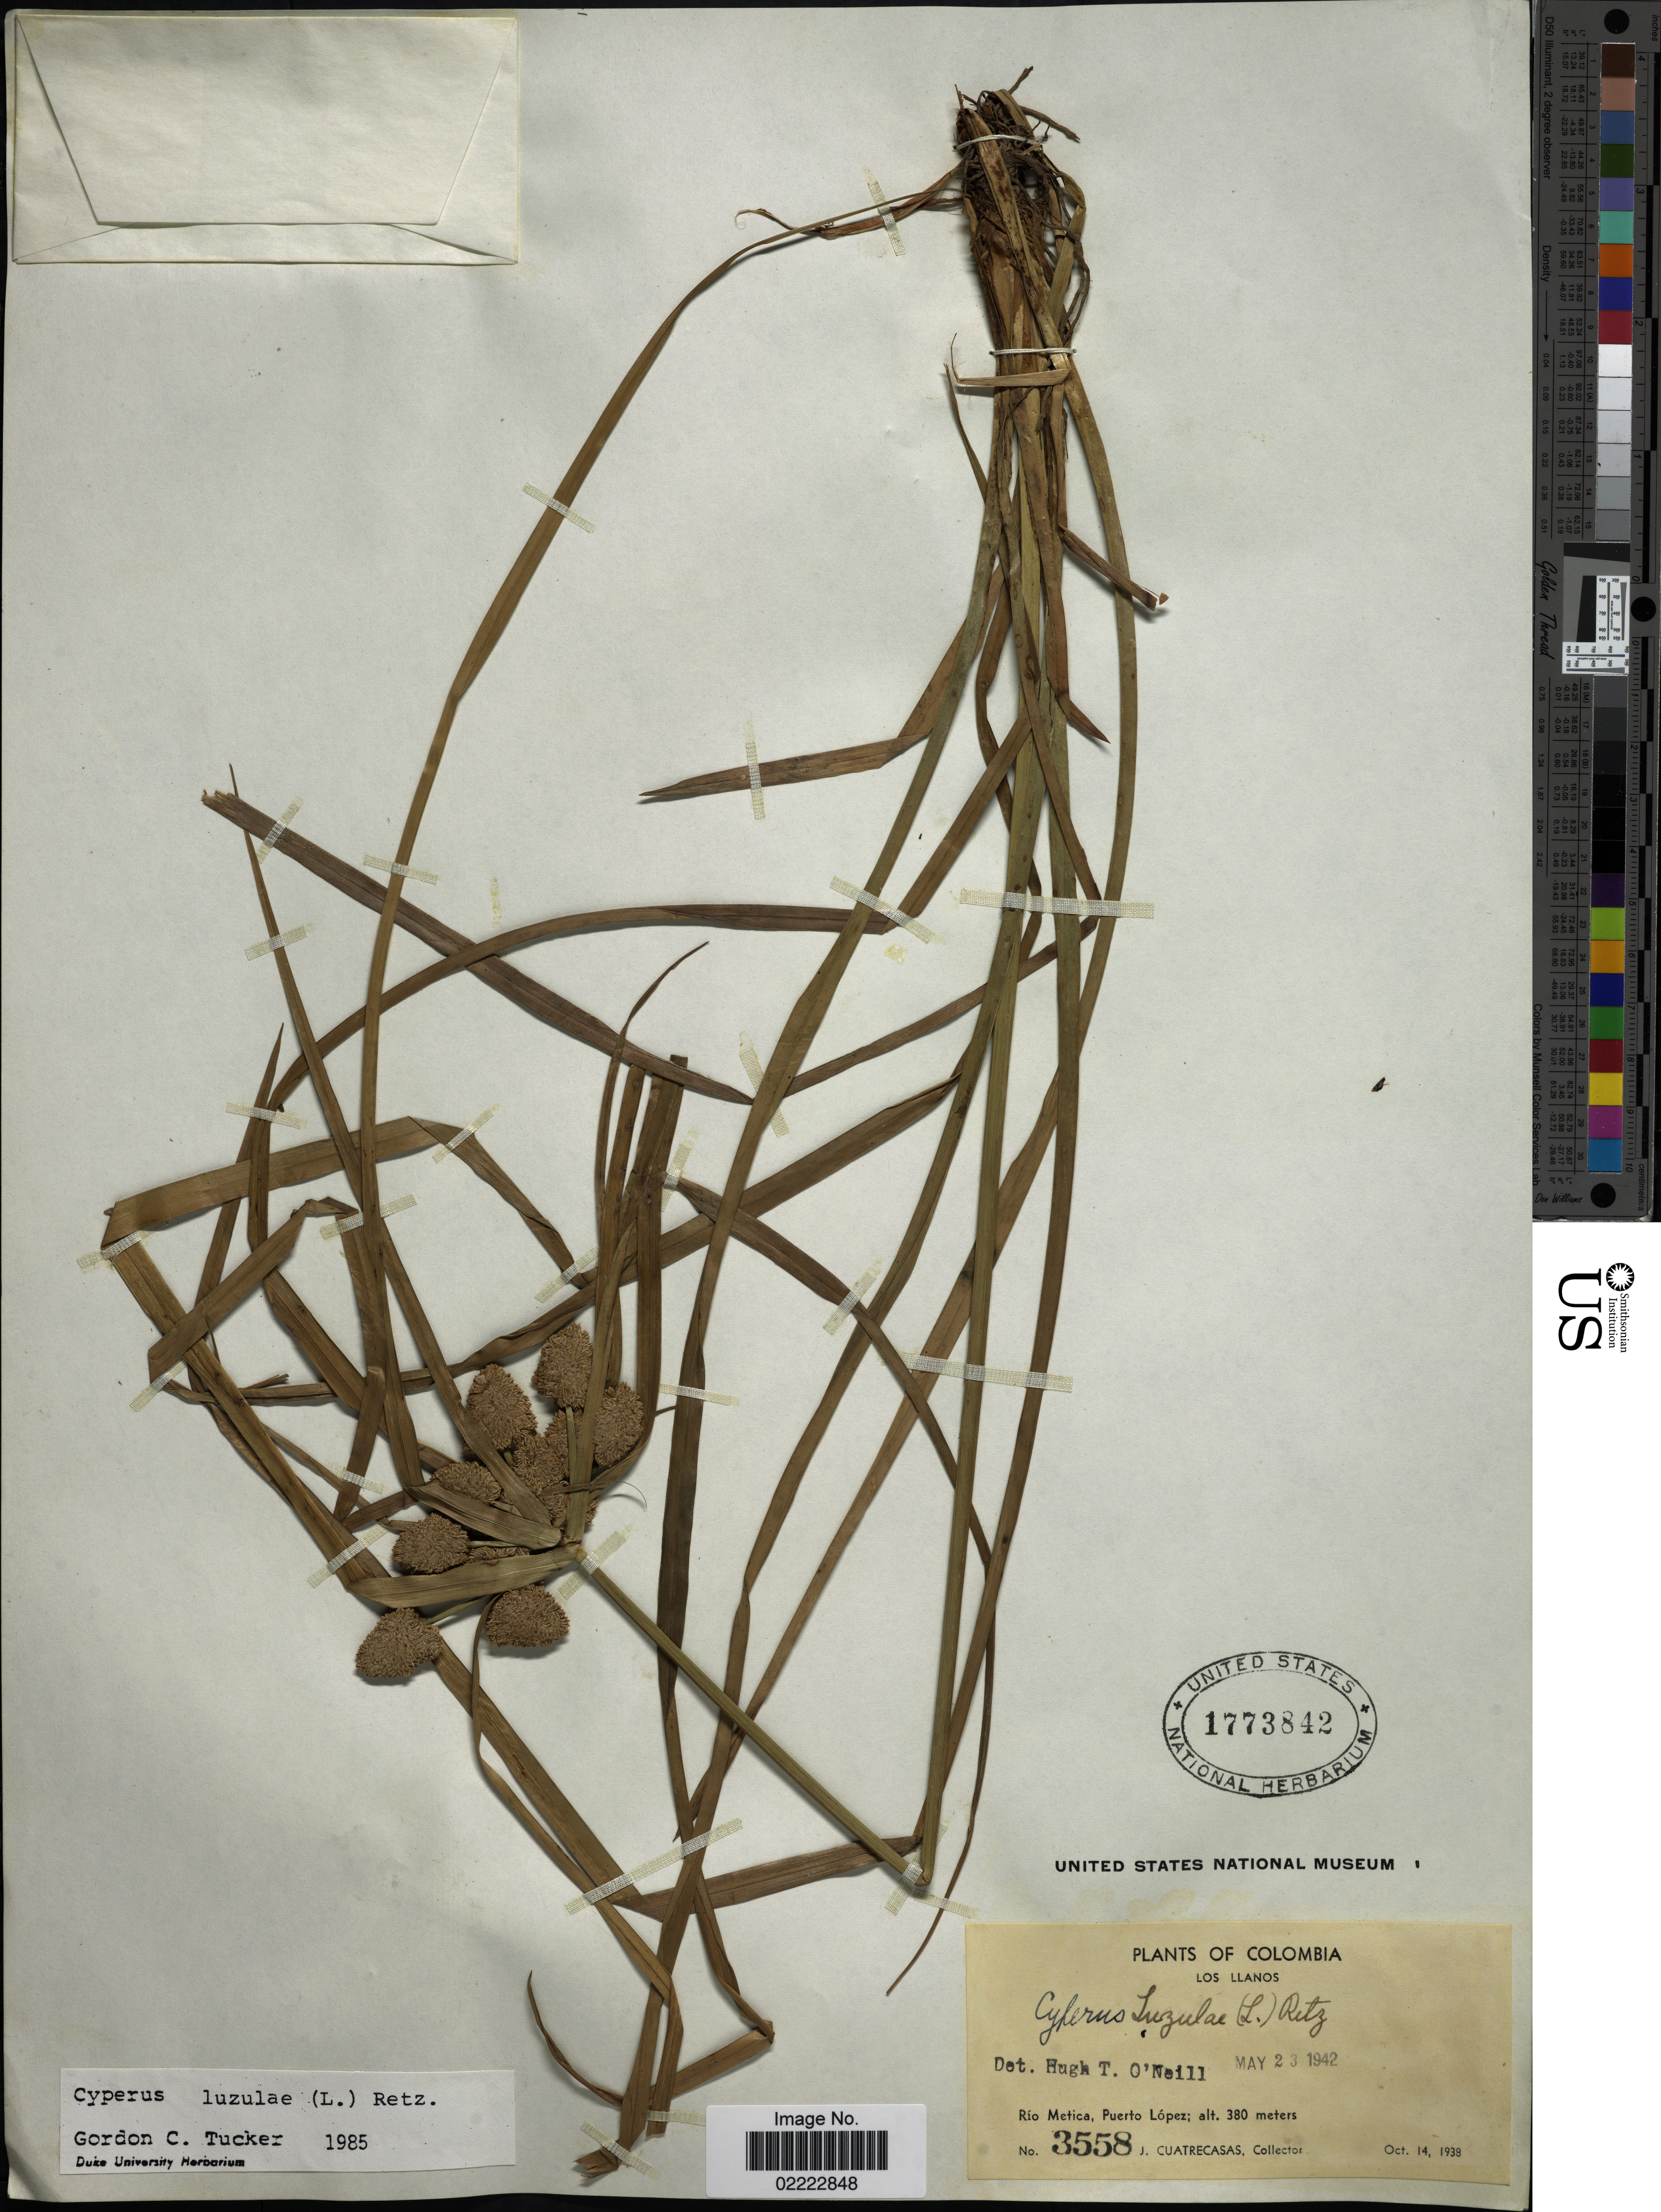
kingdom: Plantae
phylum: Tracheophyta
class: Liliopsida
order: Poales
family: Cyperaceae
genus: Cyperus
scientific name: Cyperus luzulae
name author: (L.) Rottb. ex Retz.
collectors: J. Cuatrecasas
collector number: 3558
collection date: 1938-10-14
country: Colombia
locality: Los Llanos. Rio Metica, Puerto Lopez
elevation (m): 380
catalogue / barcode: US 1773842